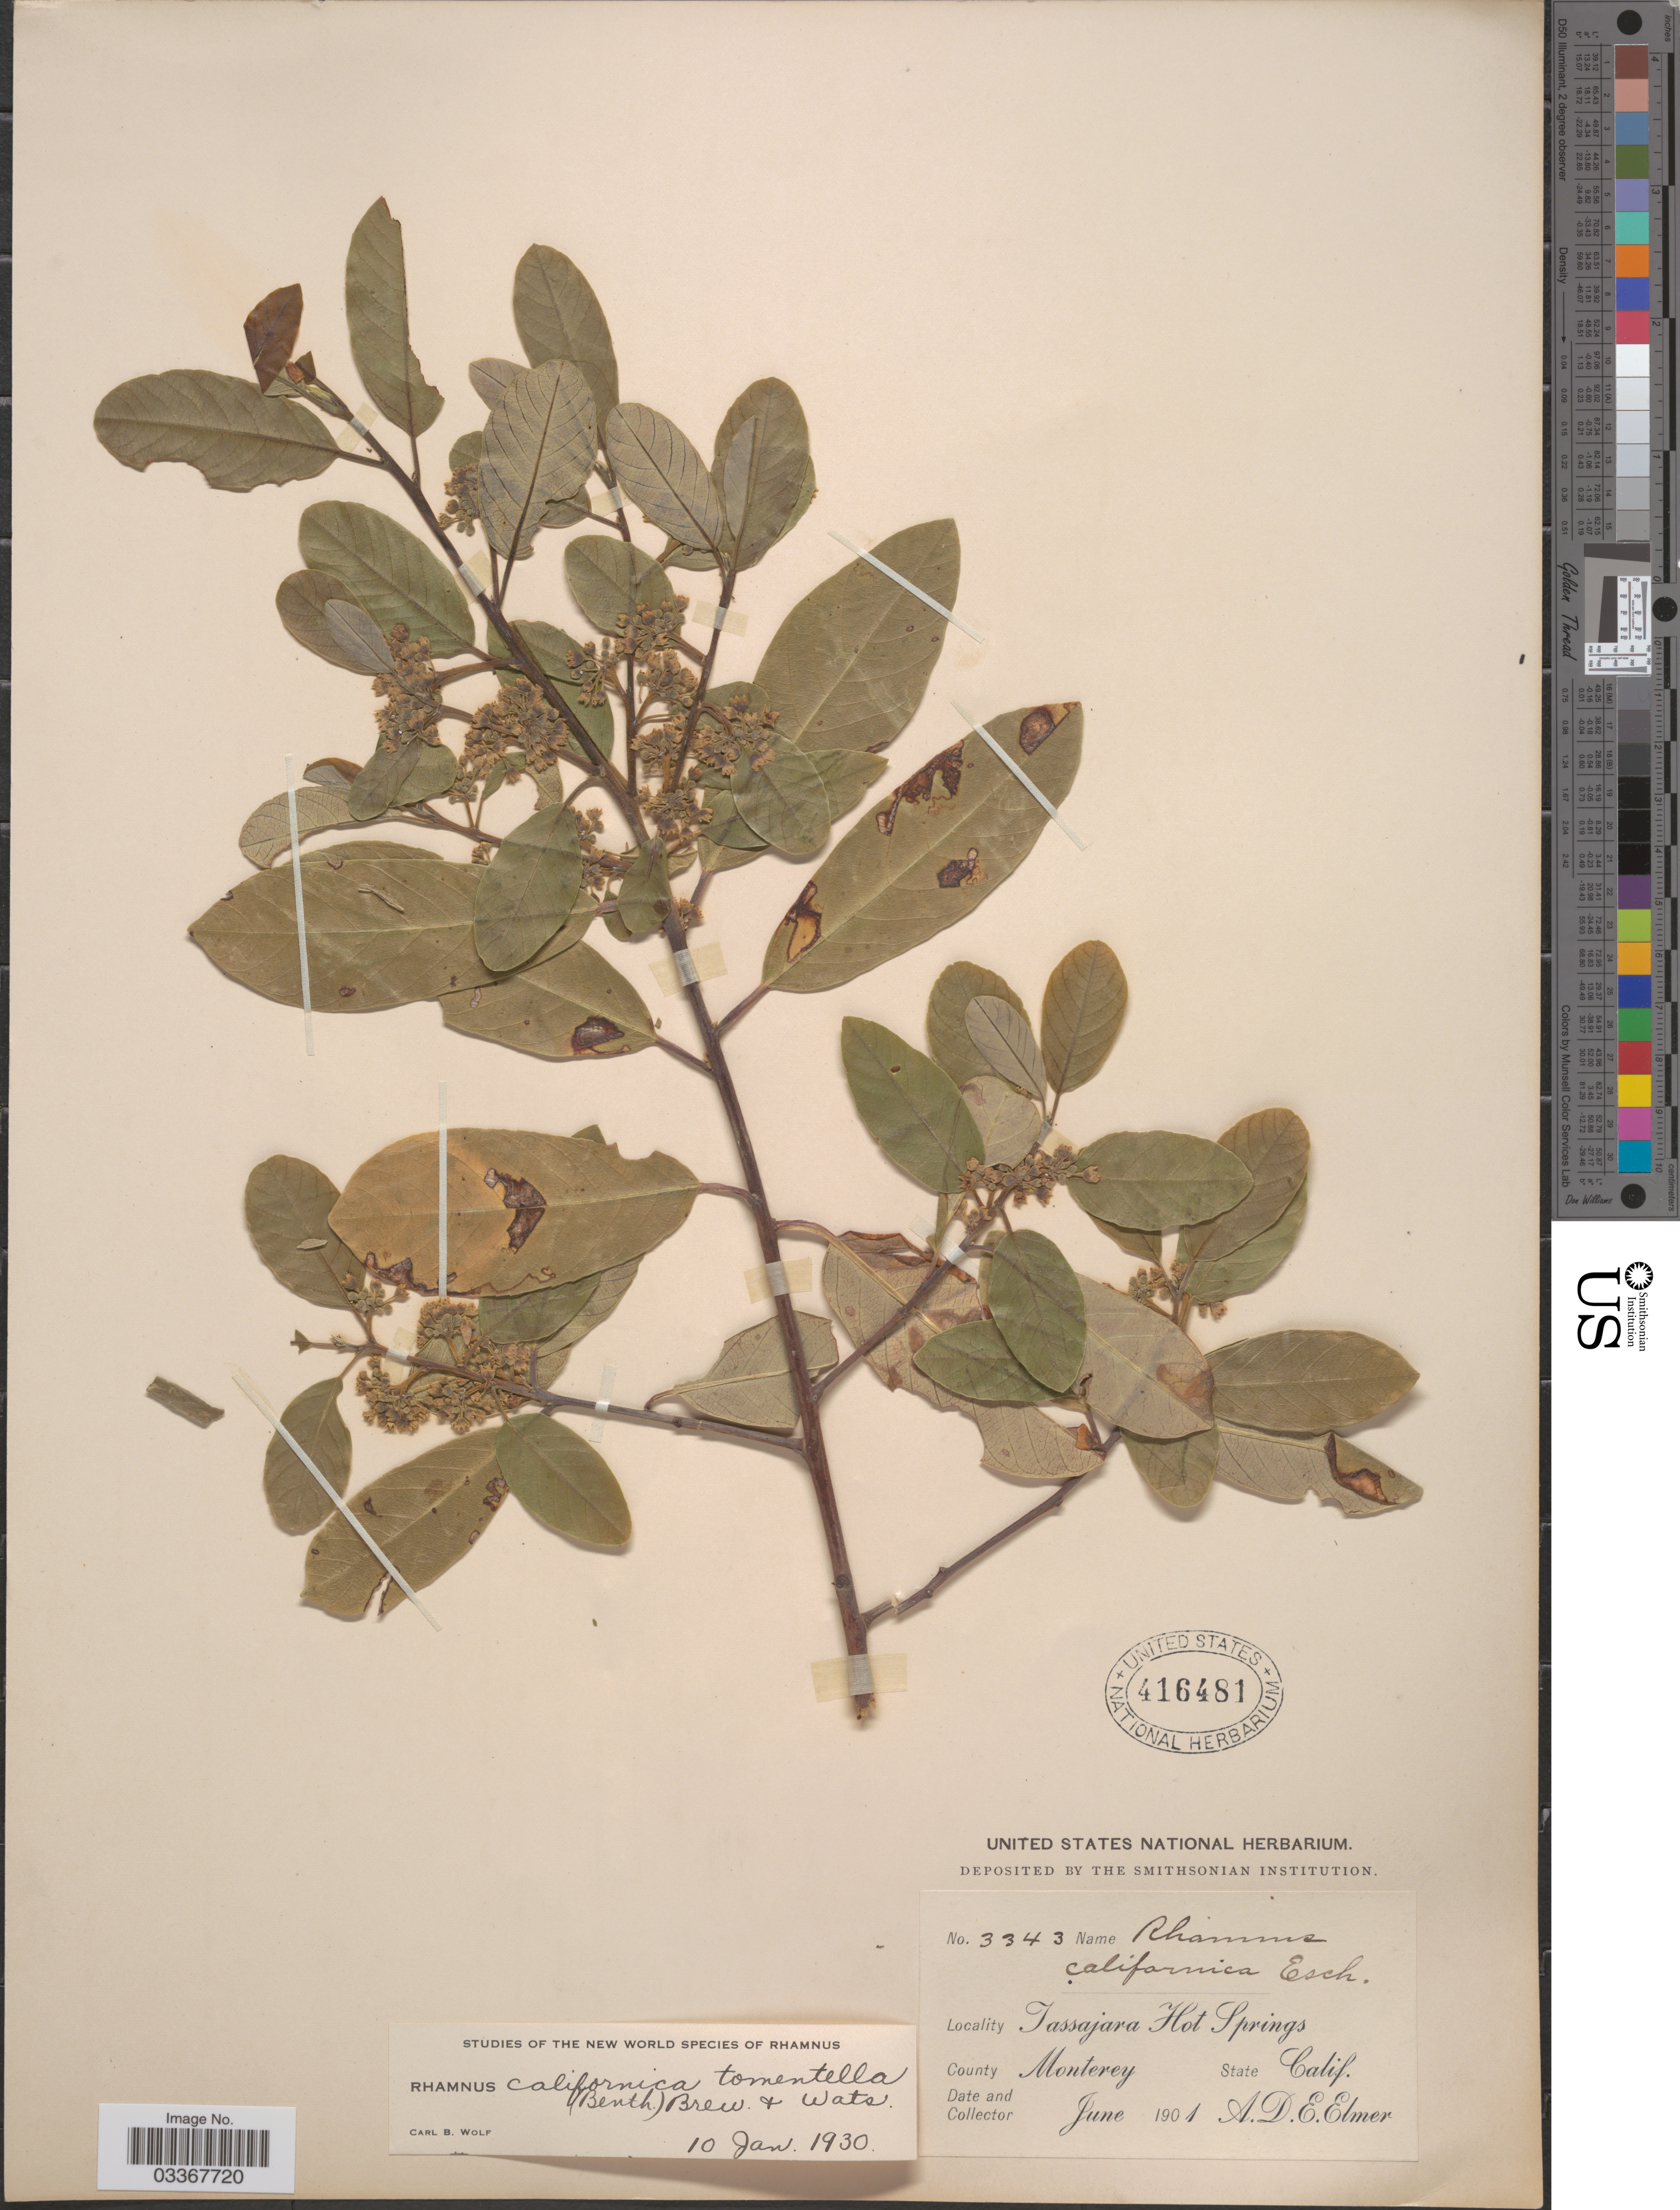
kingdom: Plantae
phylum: Tracheophyta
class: Magnoliopsida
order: Rosales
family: Rhamnaceae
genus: Frangula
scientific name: Frangula californica subsp. tomentella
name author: (Benth.) Kartesz & Gandhi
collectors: A. D. E. Elmer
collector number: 3343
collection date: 1901-06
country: United States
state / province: California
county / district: Monterey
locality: Tassajara Hot Springs, County Monterey.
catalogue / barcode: US 416481